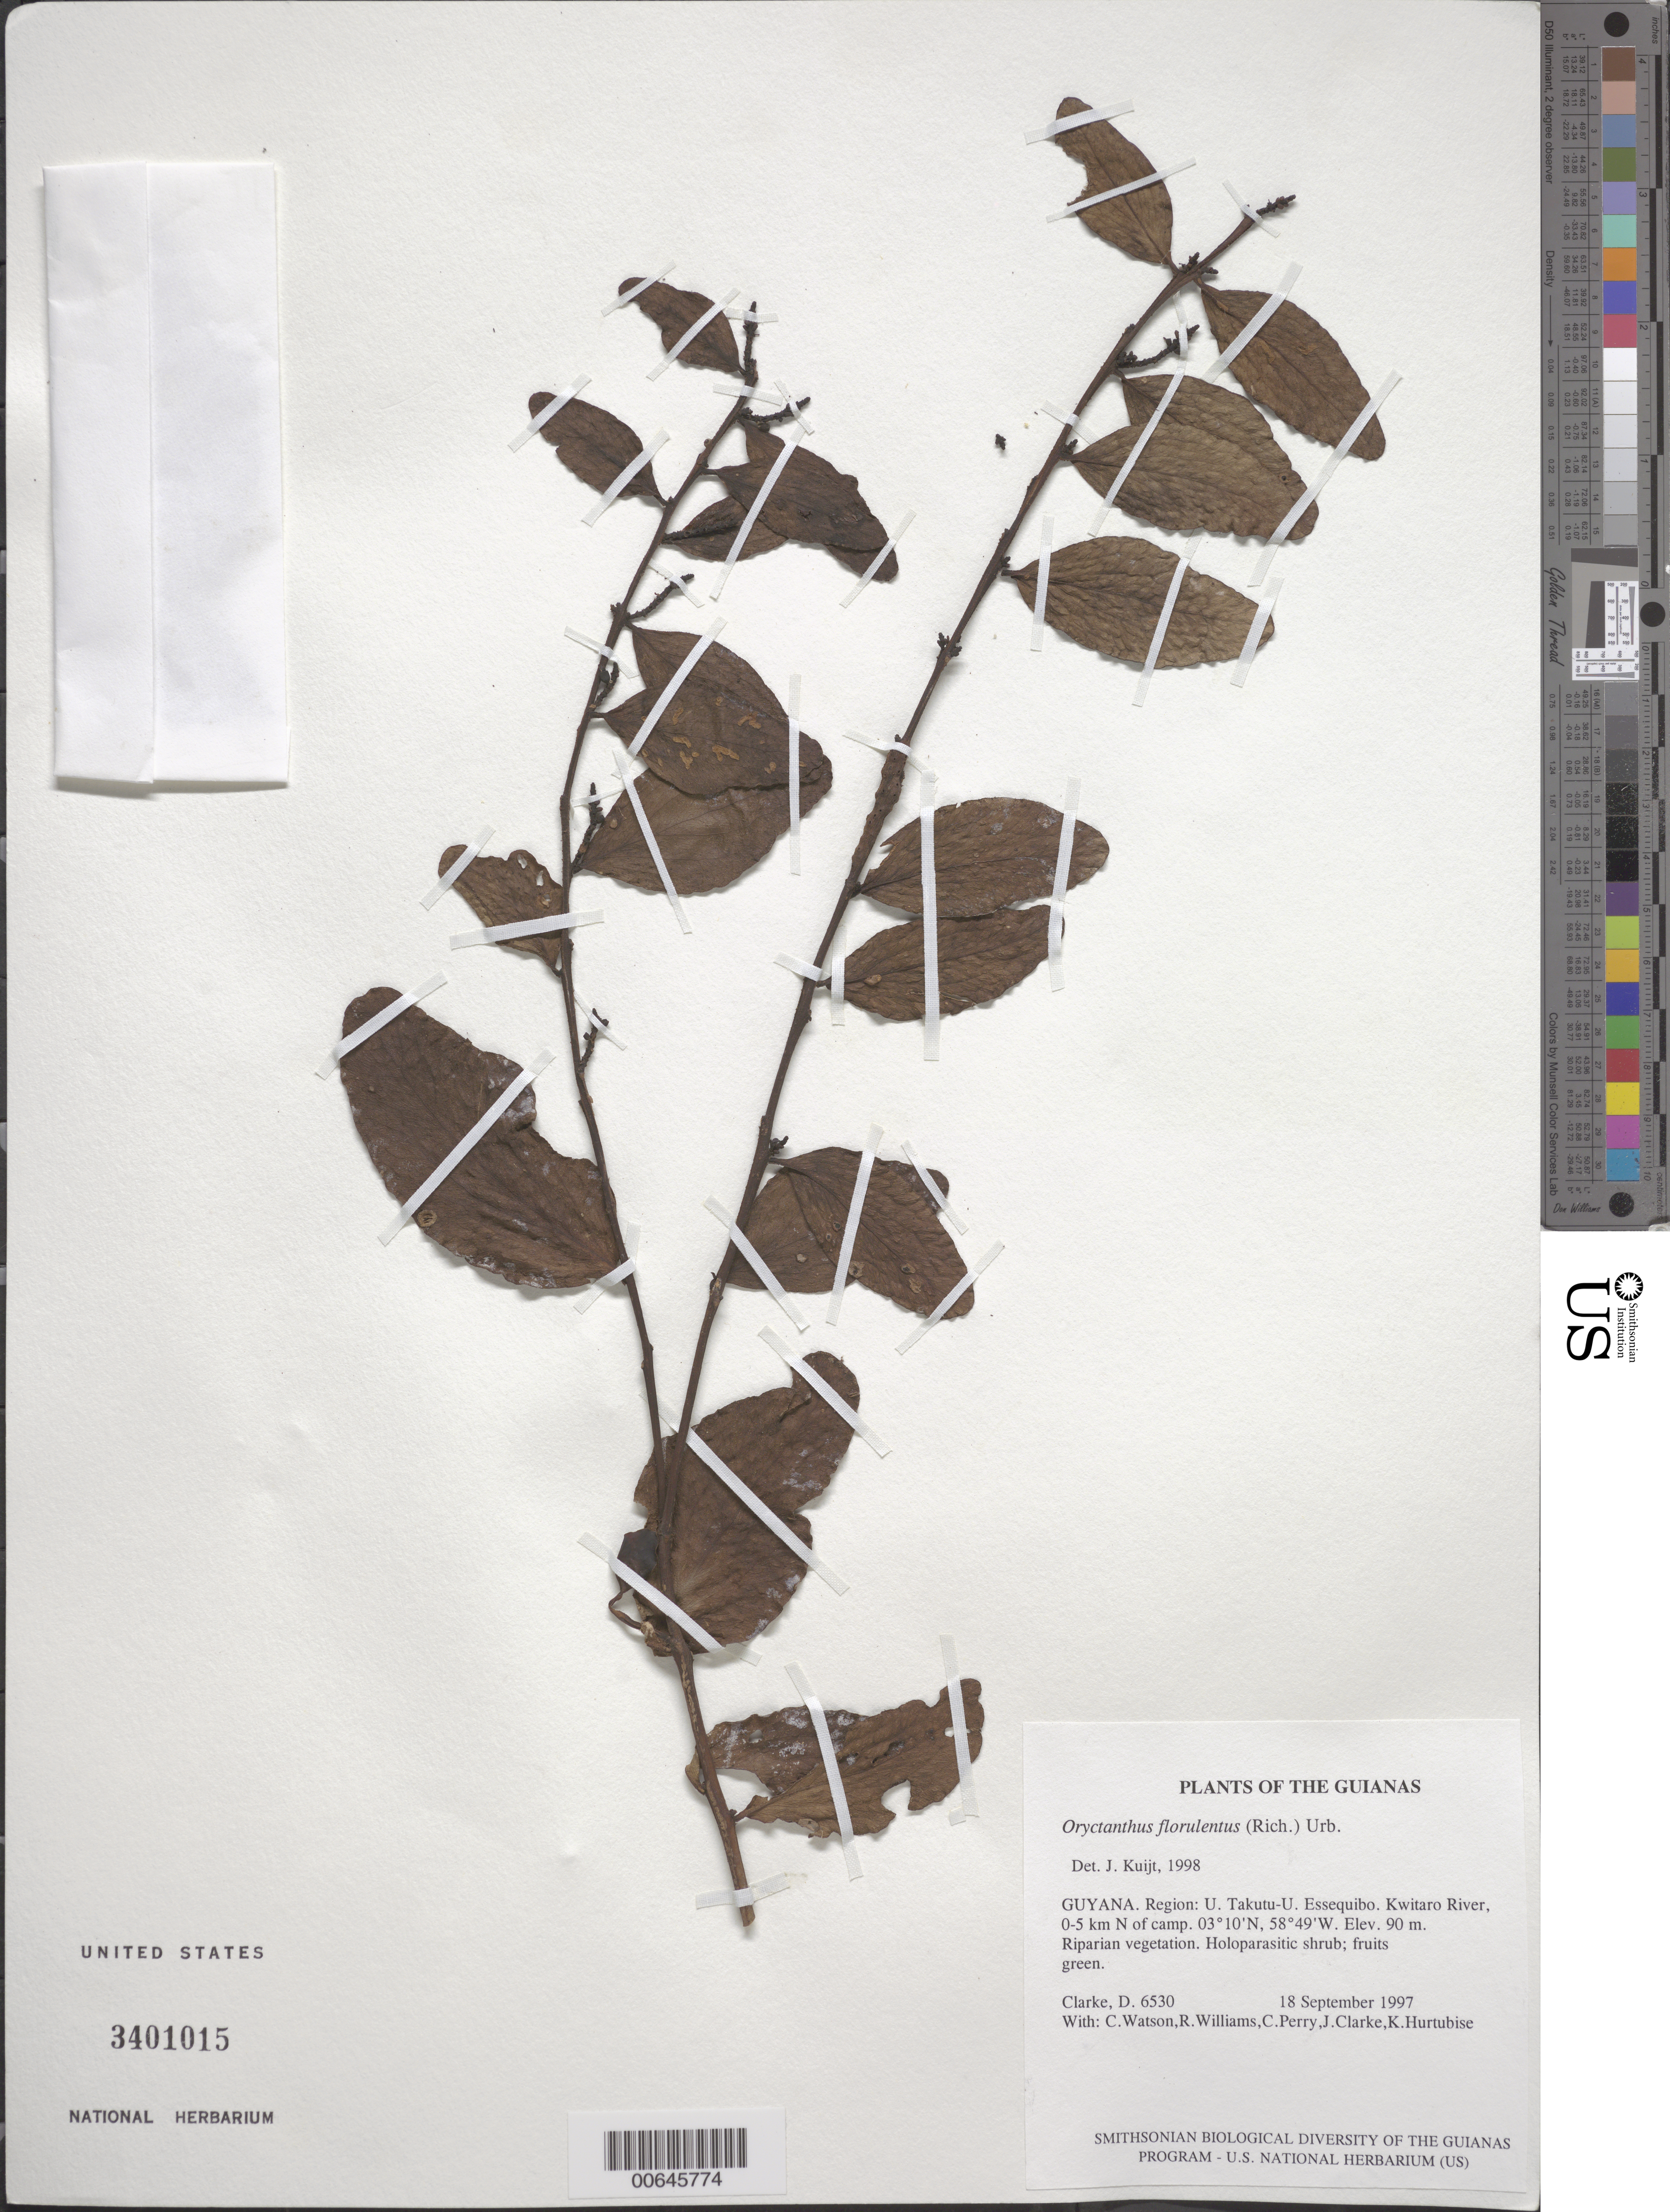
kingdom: Plantae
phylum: Tracheophyta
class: Magnoliopsida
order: Santalales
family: Loranthaceae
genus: Oryctanthus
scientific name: Oryctanthus florulentus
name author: (Rich.) Tiegh.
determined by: Kuijt, Job, (CANADA)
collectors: H. D. Clarke, C. Watson, R. Williams, C. Perry, J. Clarke & K. Hurtubise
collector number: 6530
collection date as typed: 18 September 1997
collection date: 1997-09-18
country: Guyana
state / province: U. Takutu-U. Essequibo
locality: Kwitaro River, 0-5 km N of camp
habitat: Riparian vegetation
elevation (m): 90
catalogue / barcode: US 3401015